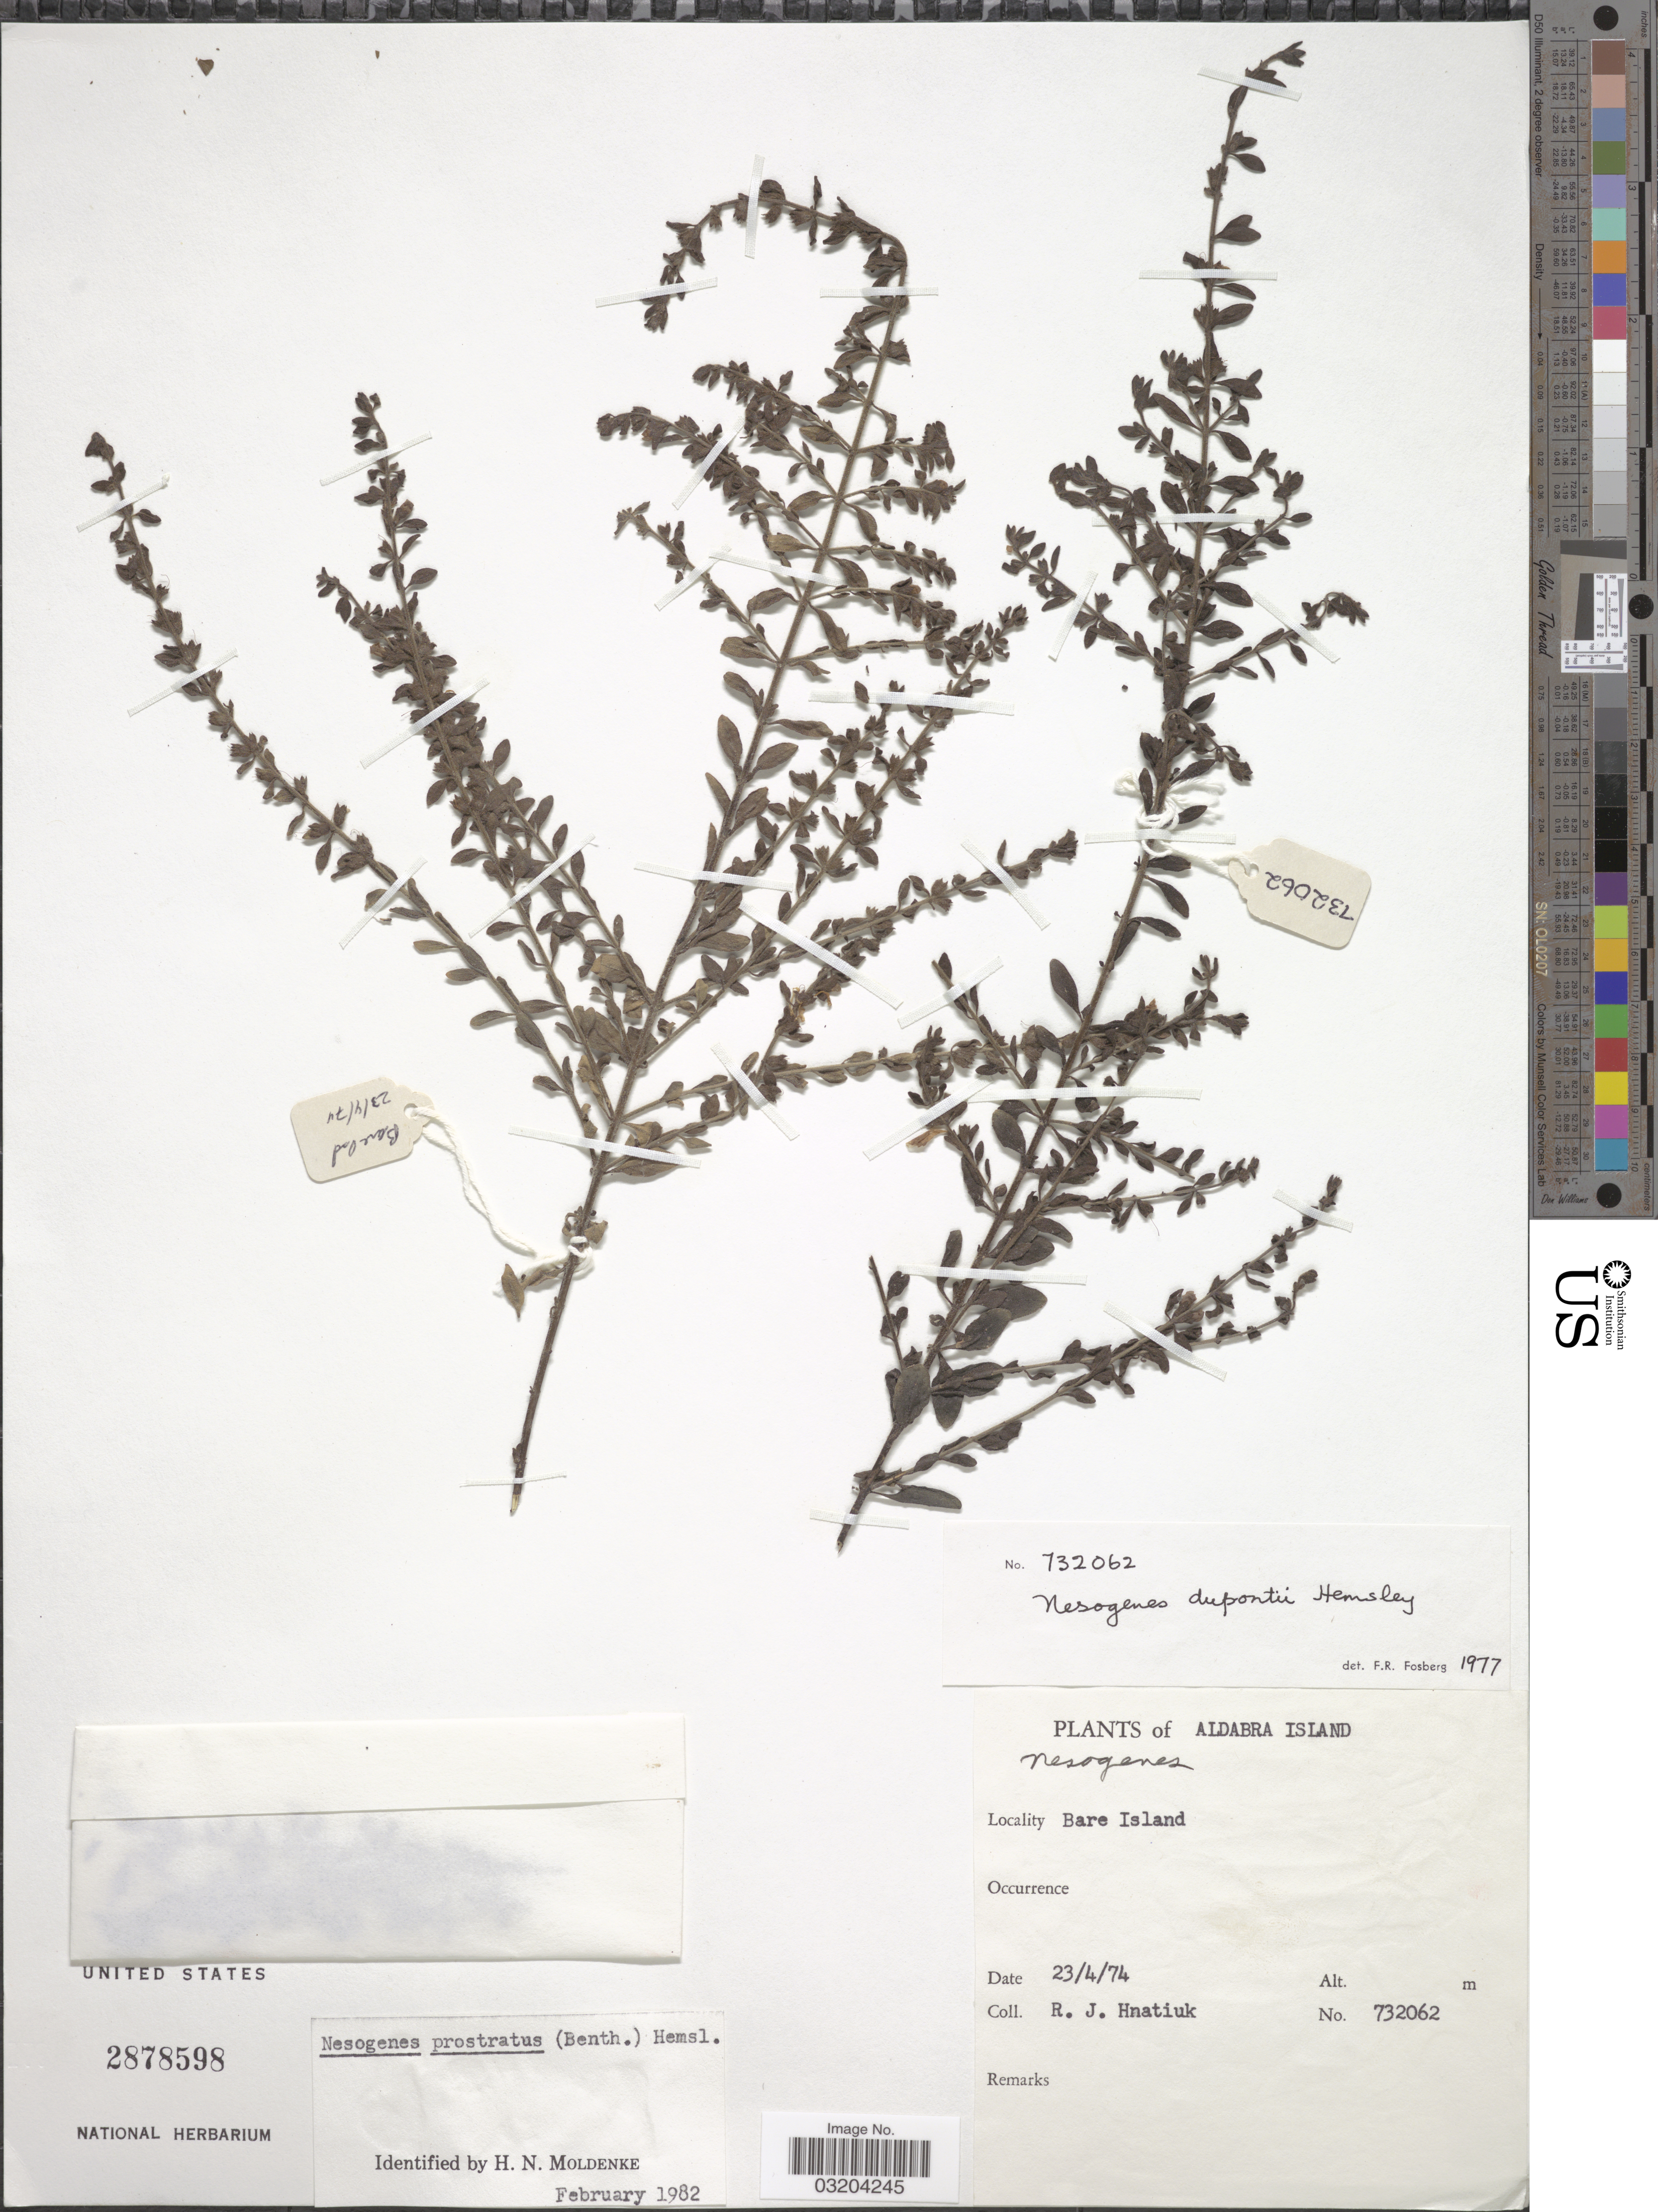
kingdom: Plantae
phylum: Tracheophyta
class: Magnoliopsida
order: Lamiales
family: Orobanchaceae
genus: Nesogenes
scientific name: Nesogenes prostrata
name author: (Benth.) Hemsl.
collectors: R. Hnatiuk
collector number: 732062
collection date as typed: Transcribed d/m/y: 23/4/74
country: Seychelles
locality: Aldabra Island. Bare Island.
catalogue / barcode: US 2878598